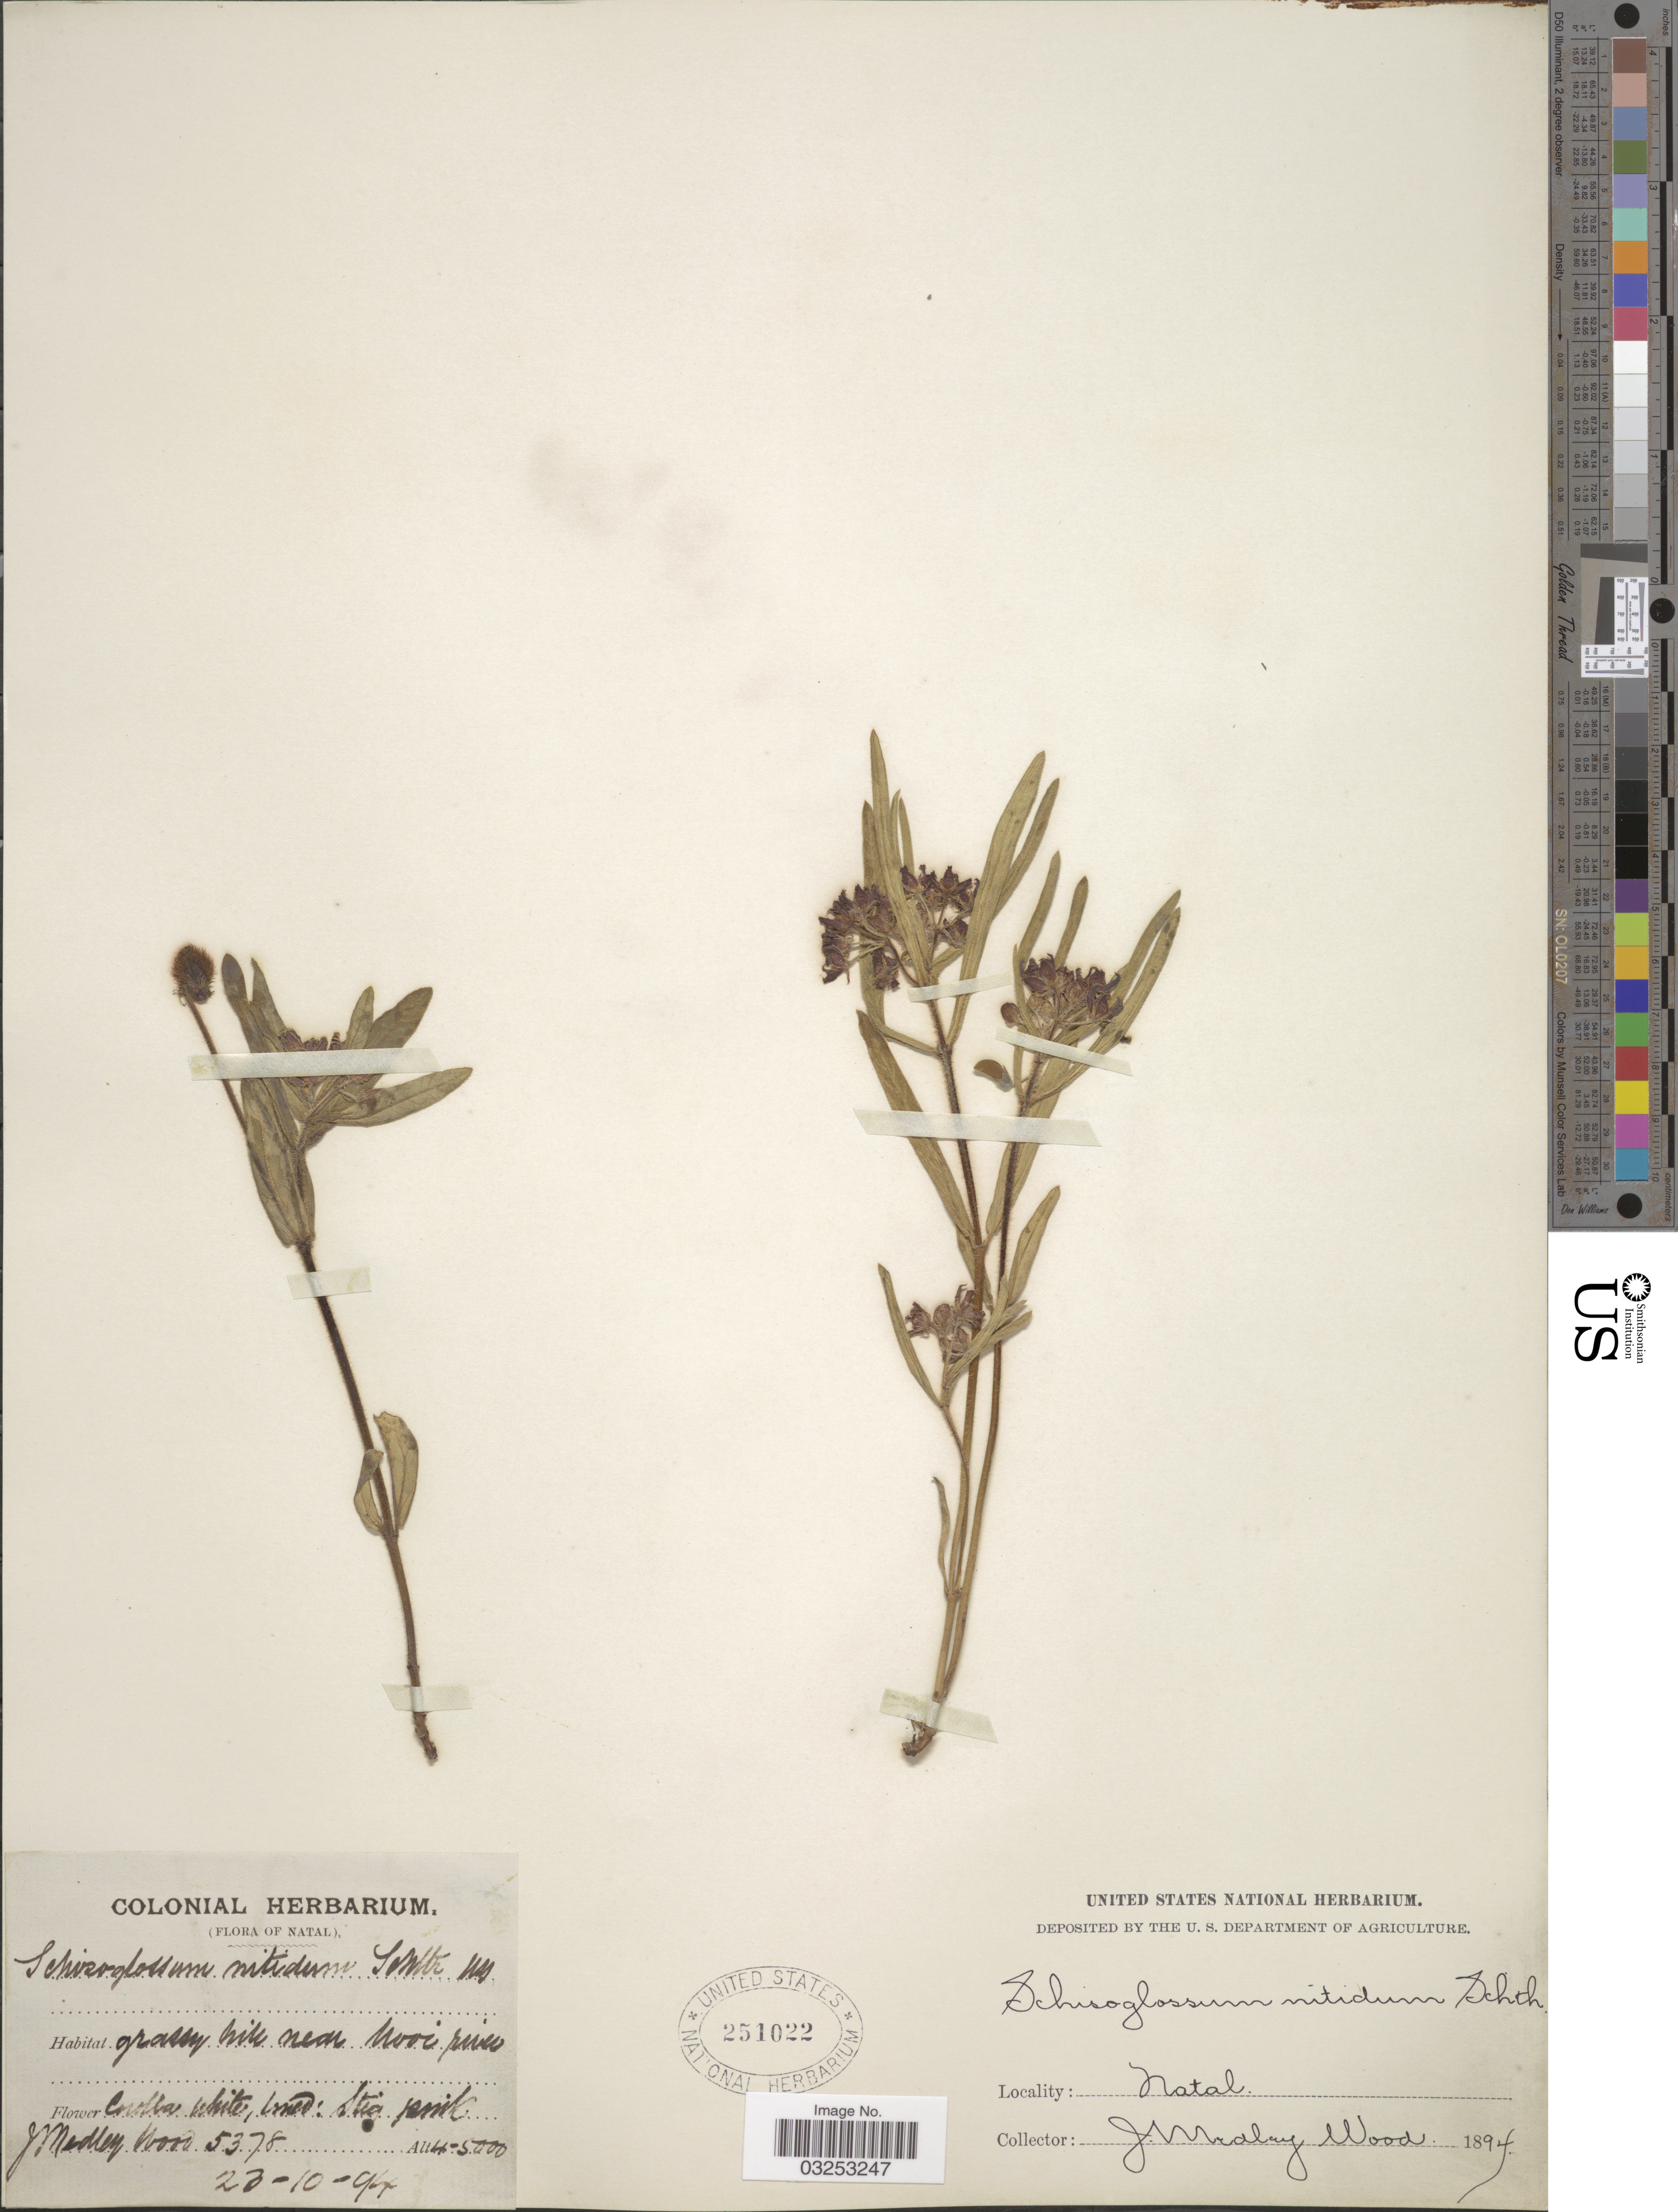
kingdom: Plantae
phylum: Tracheophyta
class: Magnoliopsida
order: Gentianales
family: Apocynaceae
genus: Schizoglossum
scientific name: Schizoglossum nitidum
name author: Schltr.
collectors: J. Medley Wood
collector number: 5378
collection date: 1894-10-23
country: South Africa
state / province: KwaZulu-Natal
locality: Natal. Grassy hill near Mooi river.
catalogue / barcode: US 251022